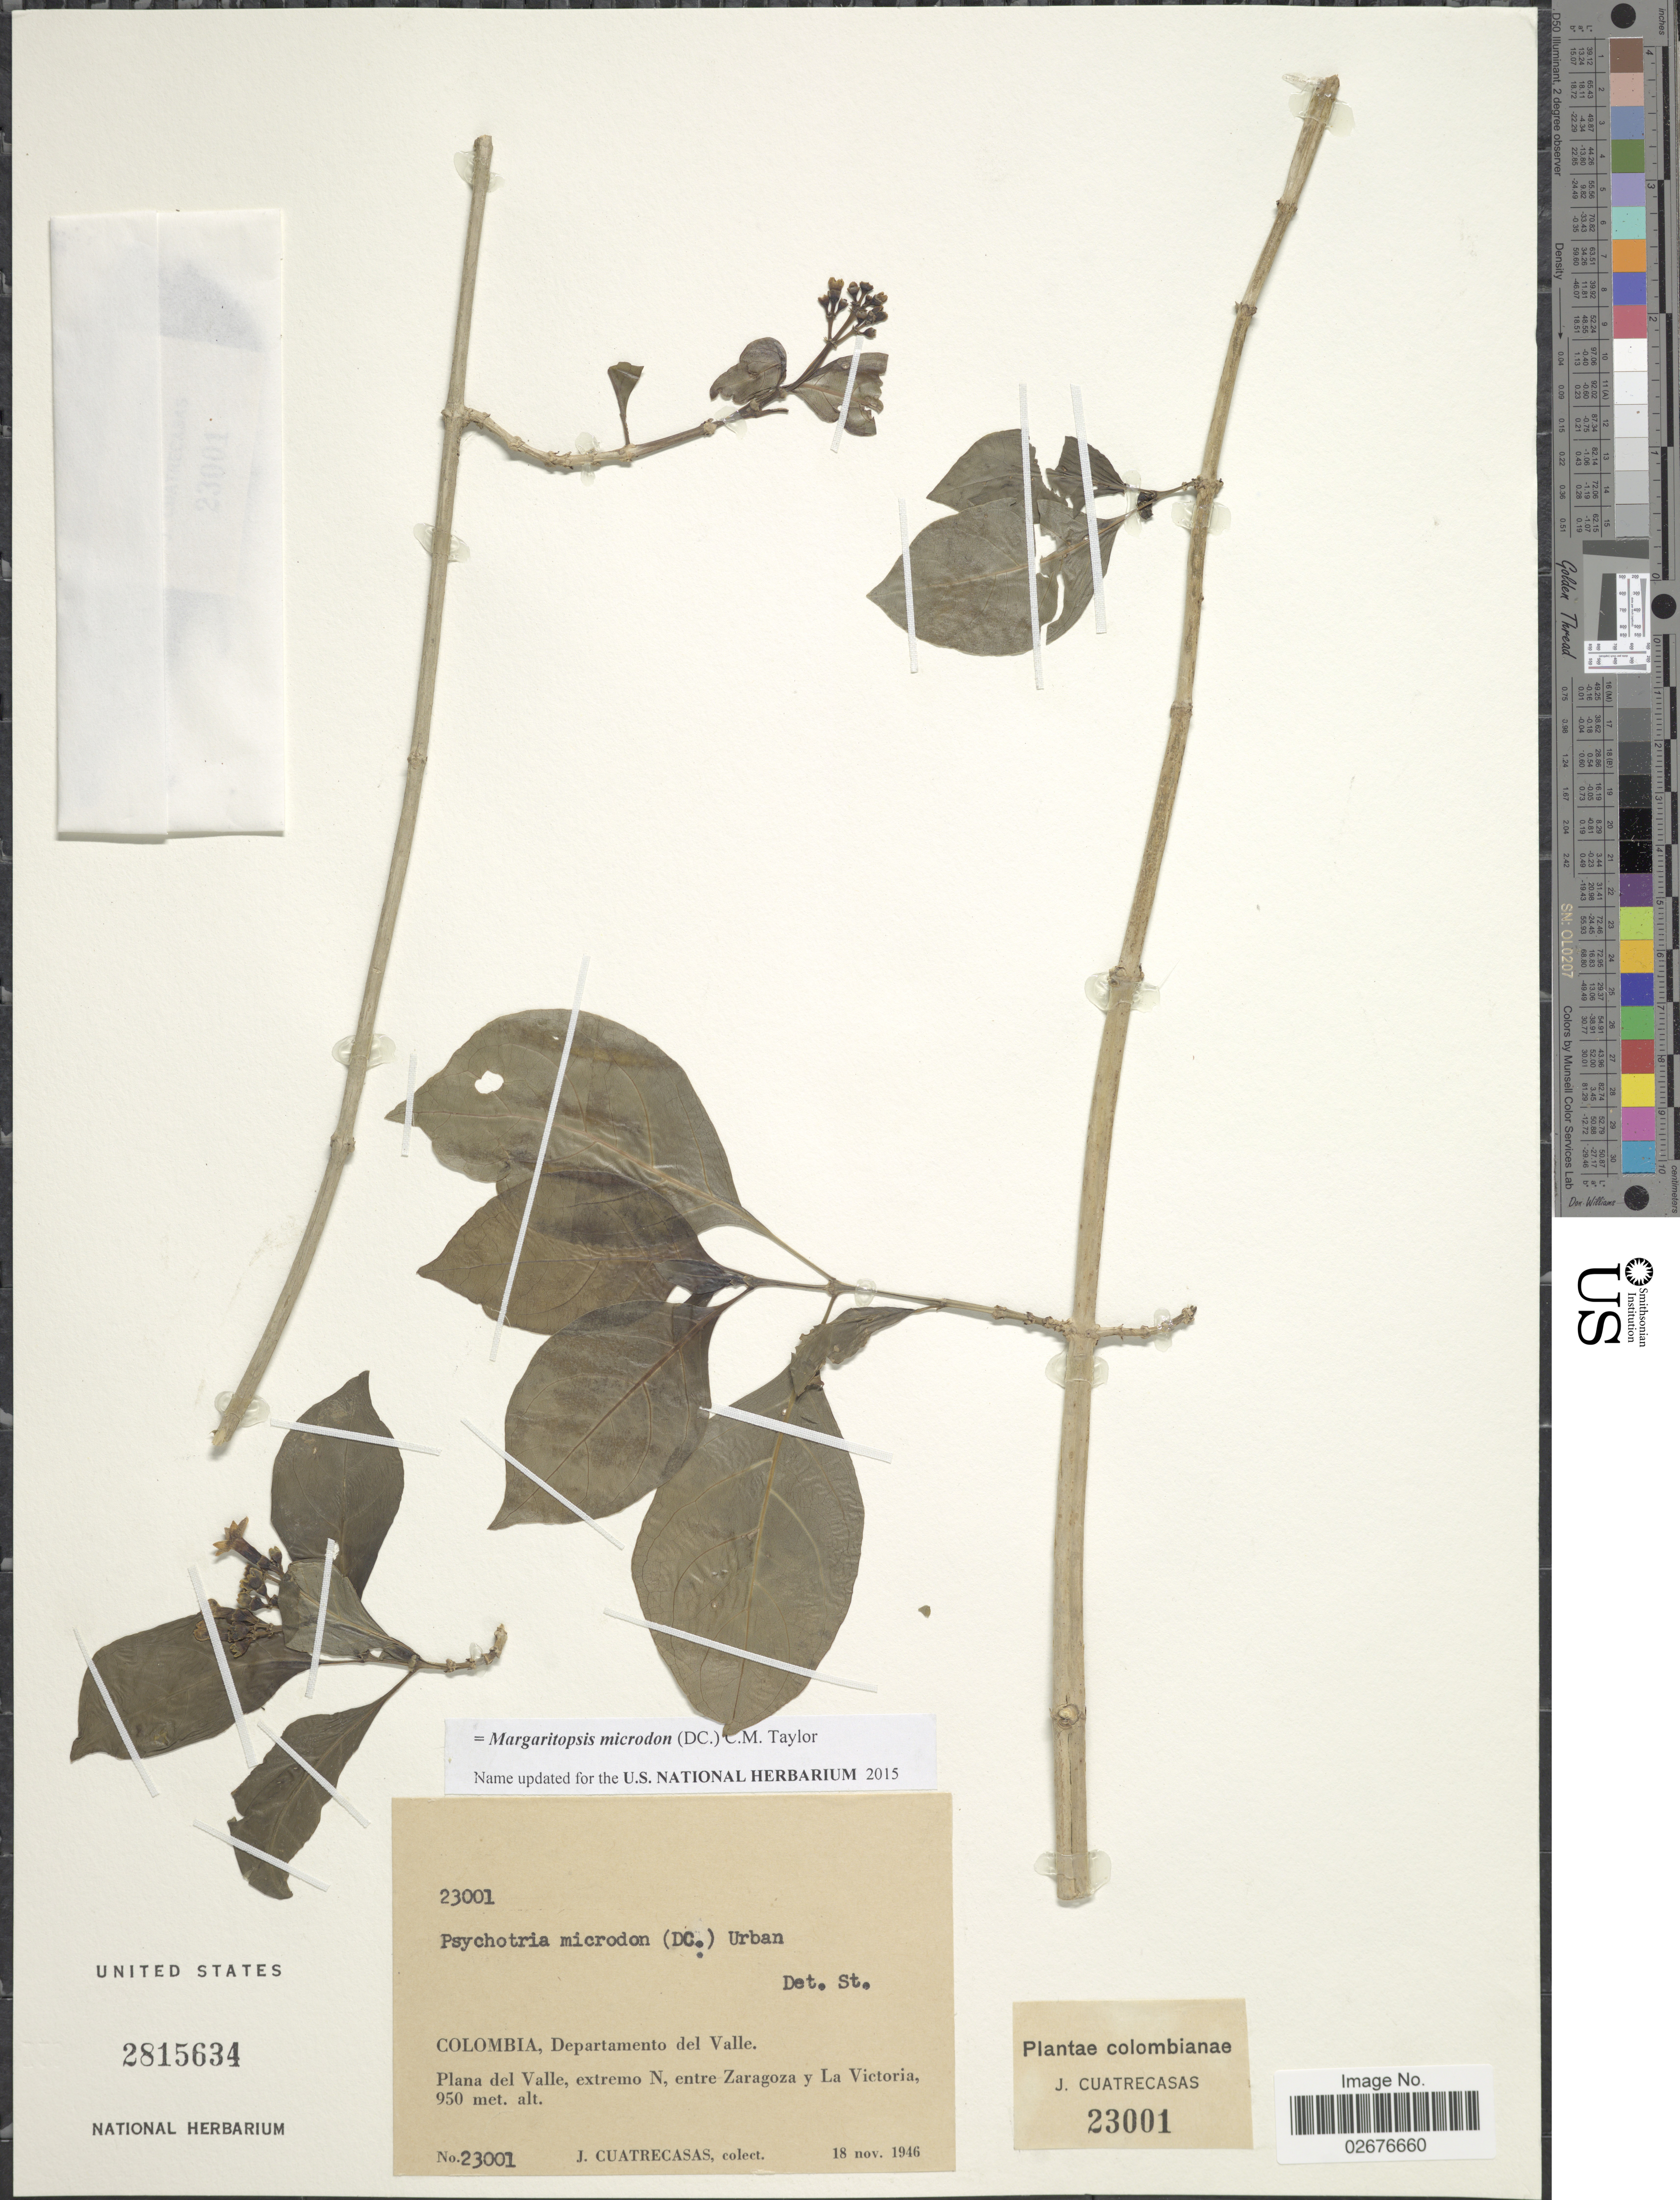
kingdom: Plantae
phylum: Tracheophyta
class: Magnoliopsida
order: Gentianales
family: Rubiaceae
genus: Margaritopsis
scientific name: Margaritopsis microdon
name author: (DC.) C.M. Taylor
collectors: J. Cuatrecasas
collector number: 23001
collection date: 1946-11-18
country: Colombia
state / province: Valle del Cauca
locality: Departamento del Valle, Plana del valle, estremo N, entre Zaragoza y La Victoria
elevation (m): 950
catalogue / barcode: US 2815634